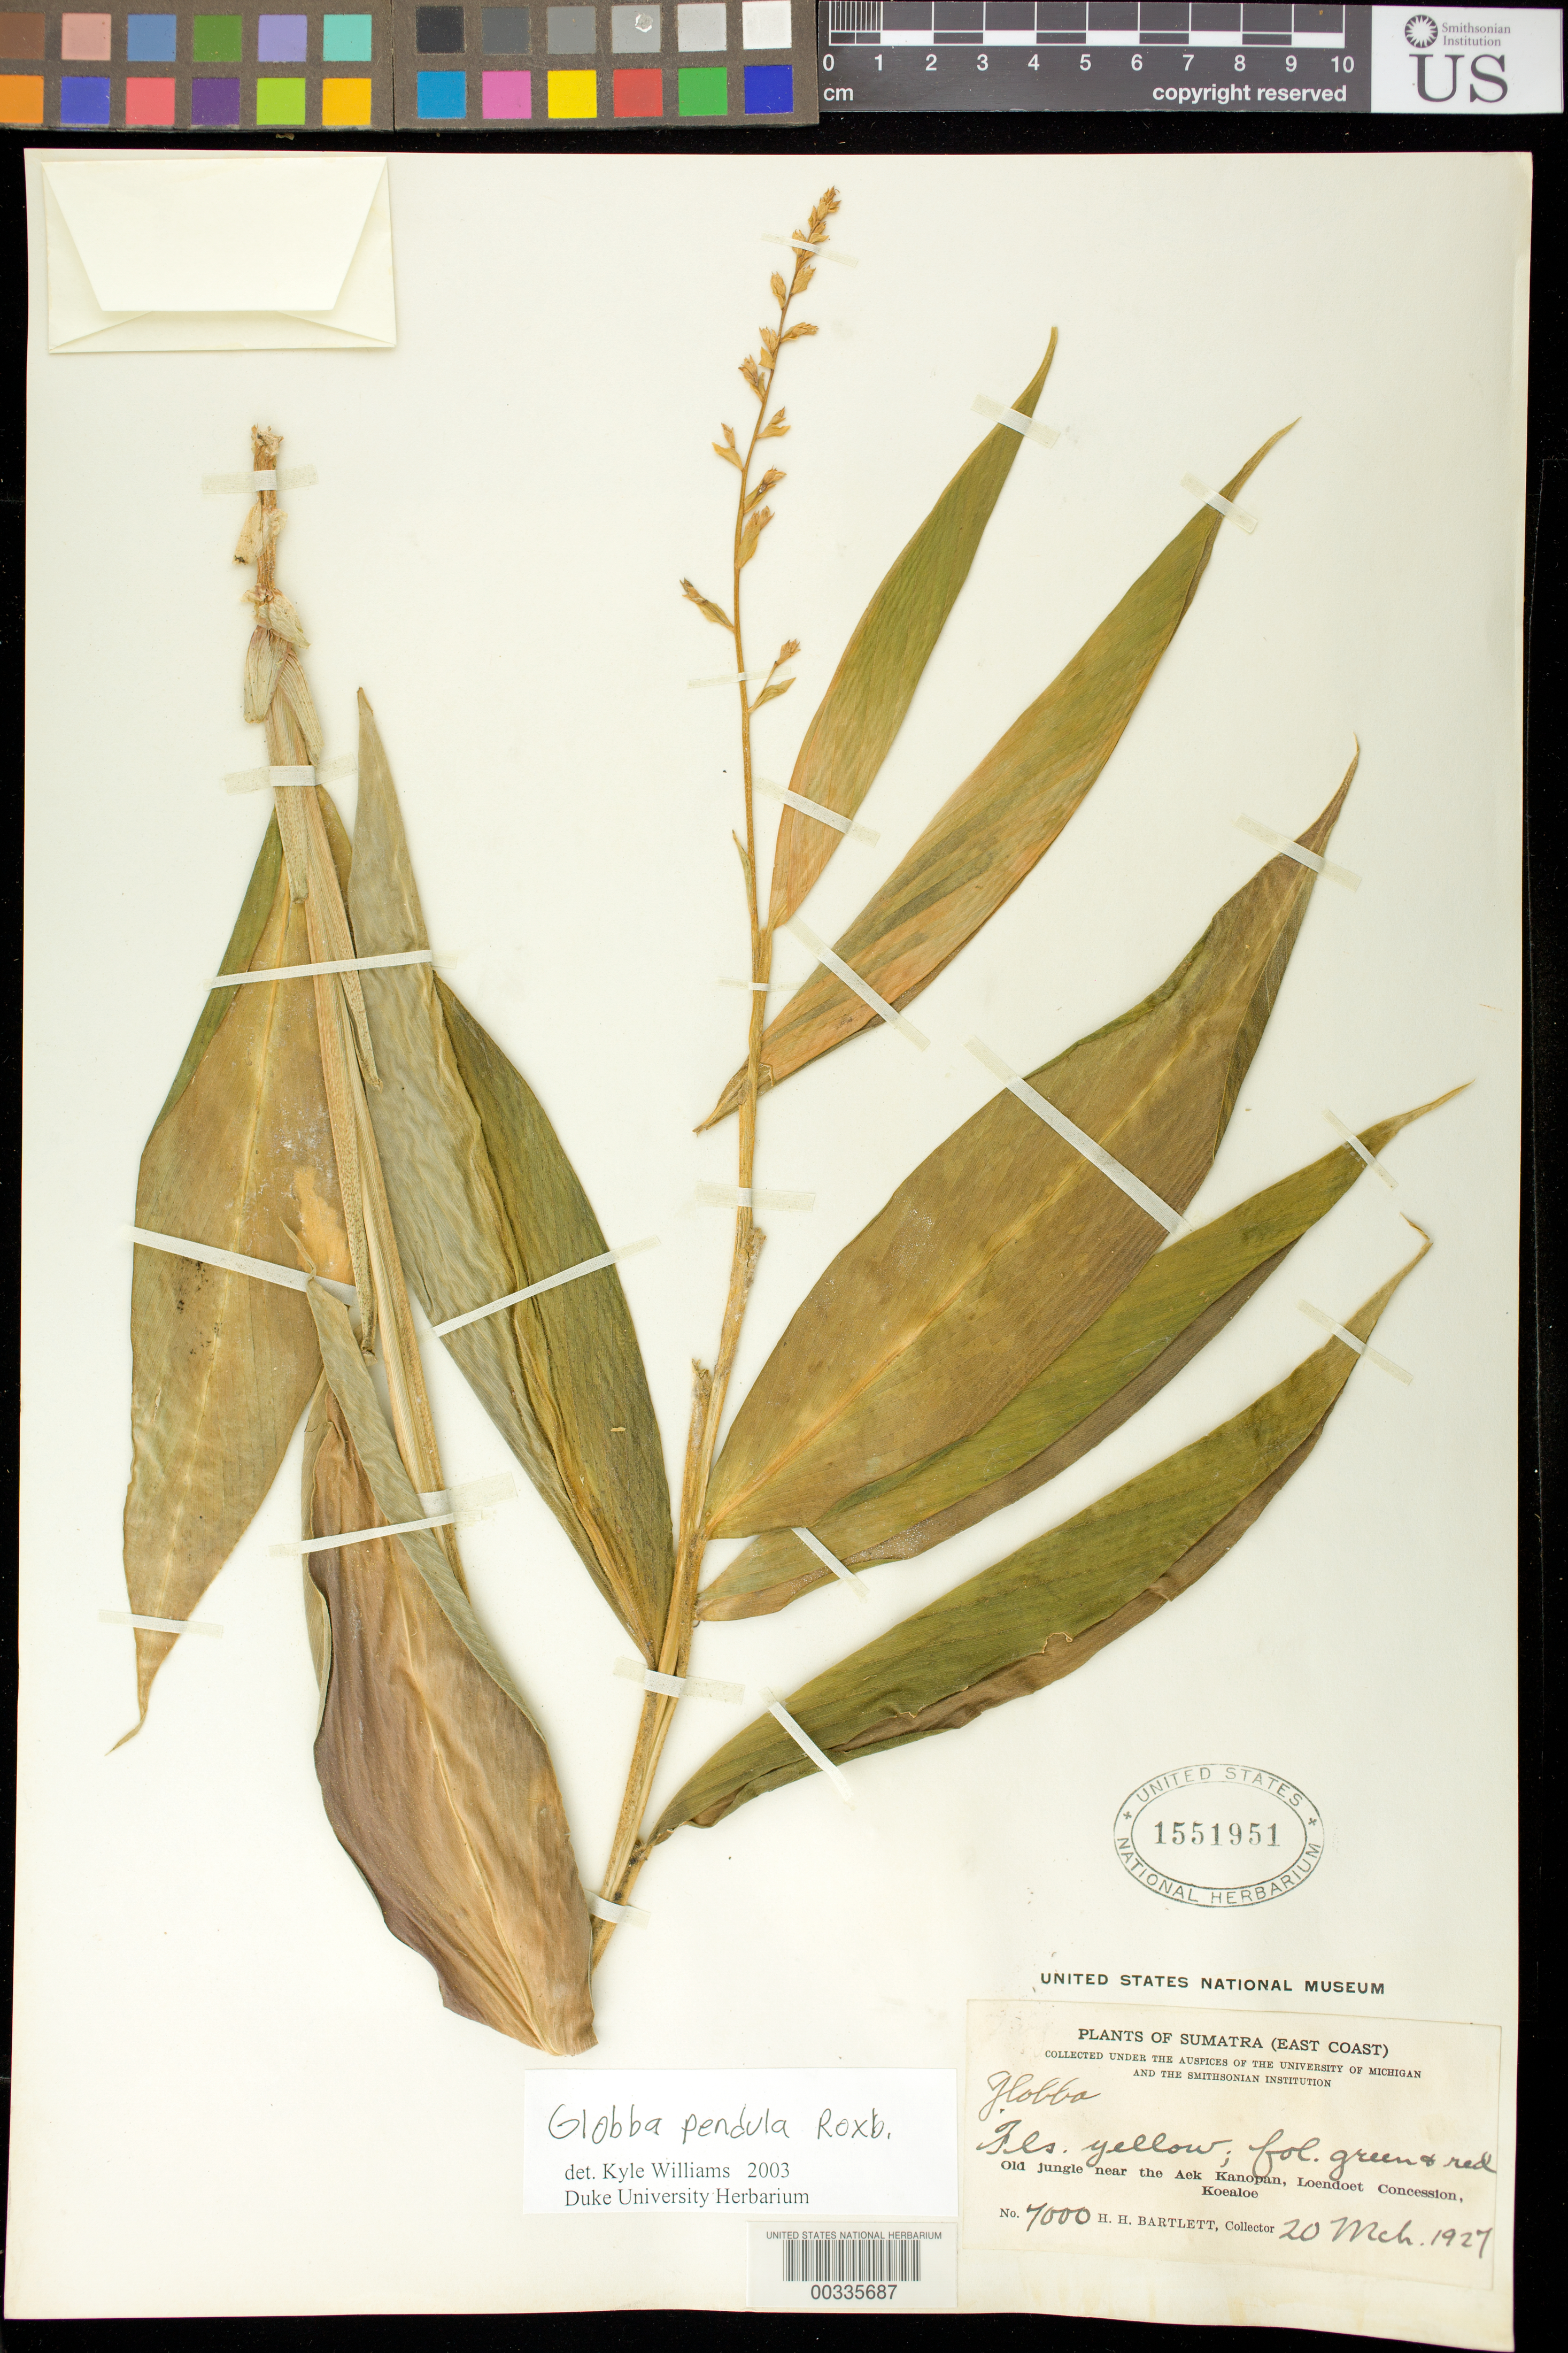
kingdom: Plantae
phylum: Tracheophyta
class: Liliopsida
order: Zingiberales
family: Zingiberaceae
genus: Globba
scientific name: Globba pendula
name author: Roxb.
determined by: Williams, K. J.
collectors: H. H. Bartlett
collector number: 7000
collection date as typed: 20 Mar 1927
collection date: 1927-03-20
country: Indonesia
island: Sumatra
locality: Old jungle near aek kanopan, loendoet concession, koealoe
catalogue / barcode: US 1551951